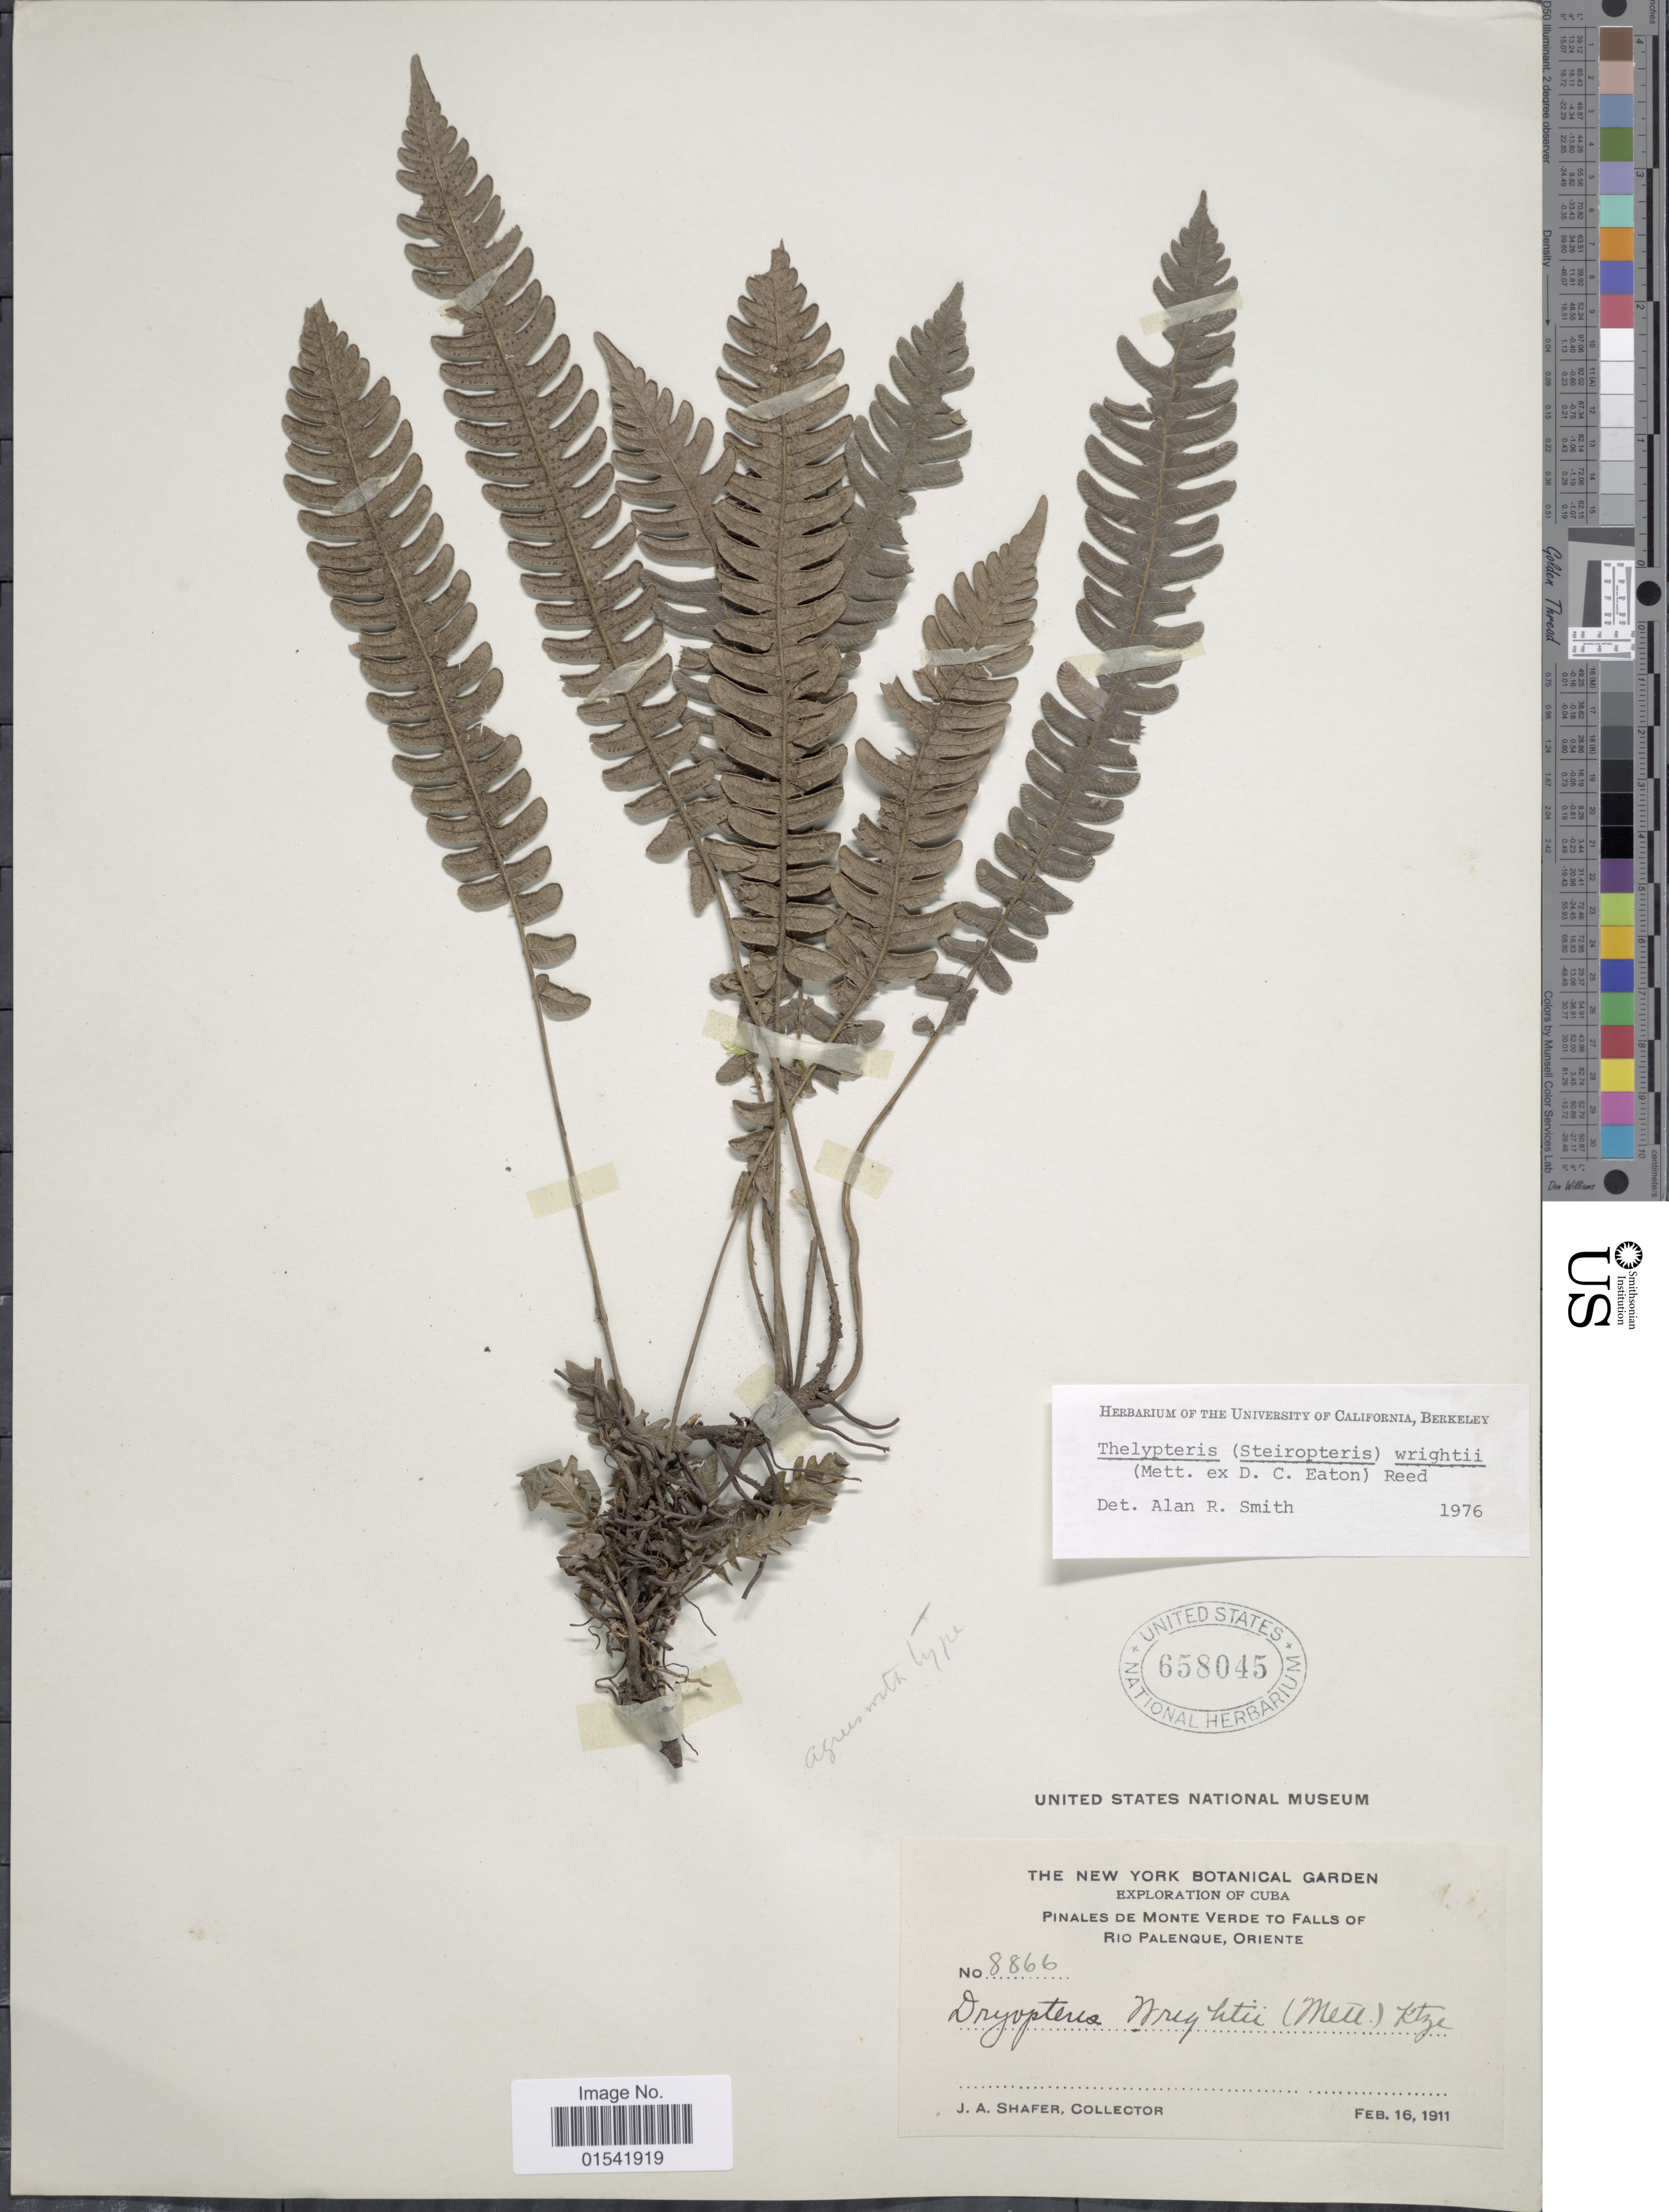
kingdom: Plantae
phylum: Tracheophyta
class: Polypodiopsida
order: Polypodiales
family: Thelypteridaceae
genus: Steiropteris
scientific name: Steiropteris wrightii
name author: (Mett.) Pic. Serm.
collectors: J. A. Shafer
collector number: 8866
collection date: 1911-02-16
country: Cuba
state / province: Oriente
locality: Pinales de Monte Verde to Falls of Rio Palenque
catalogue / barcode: US 658045